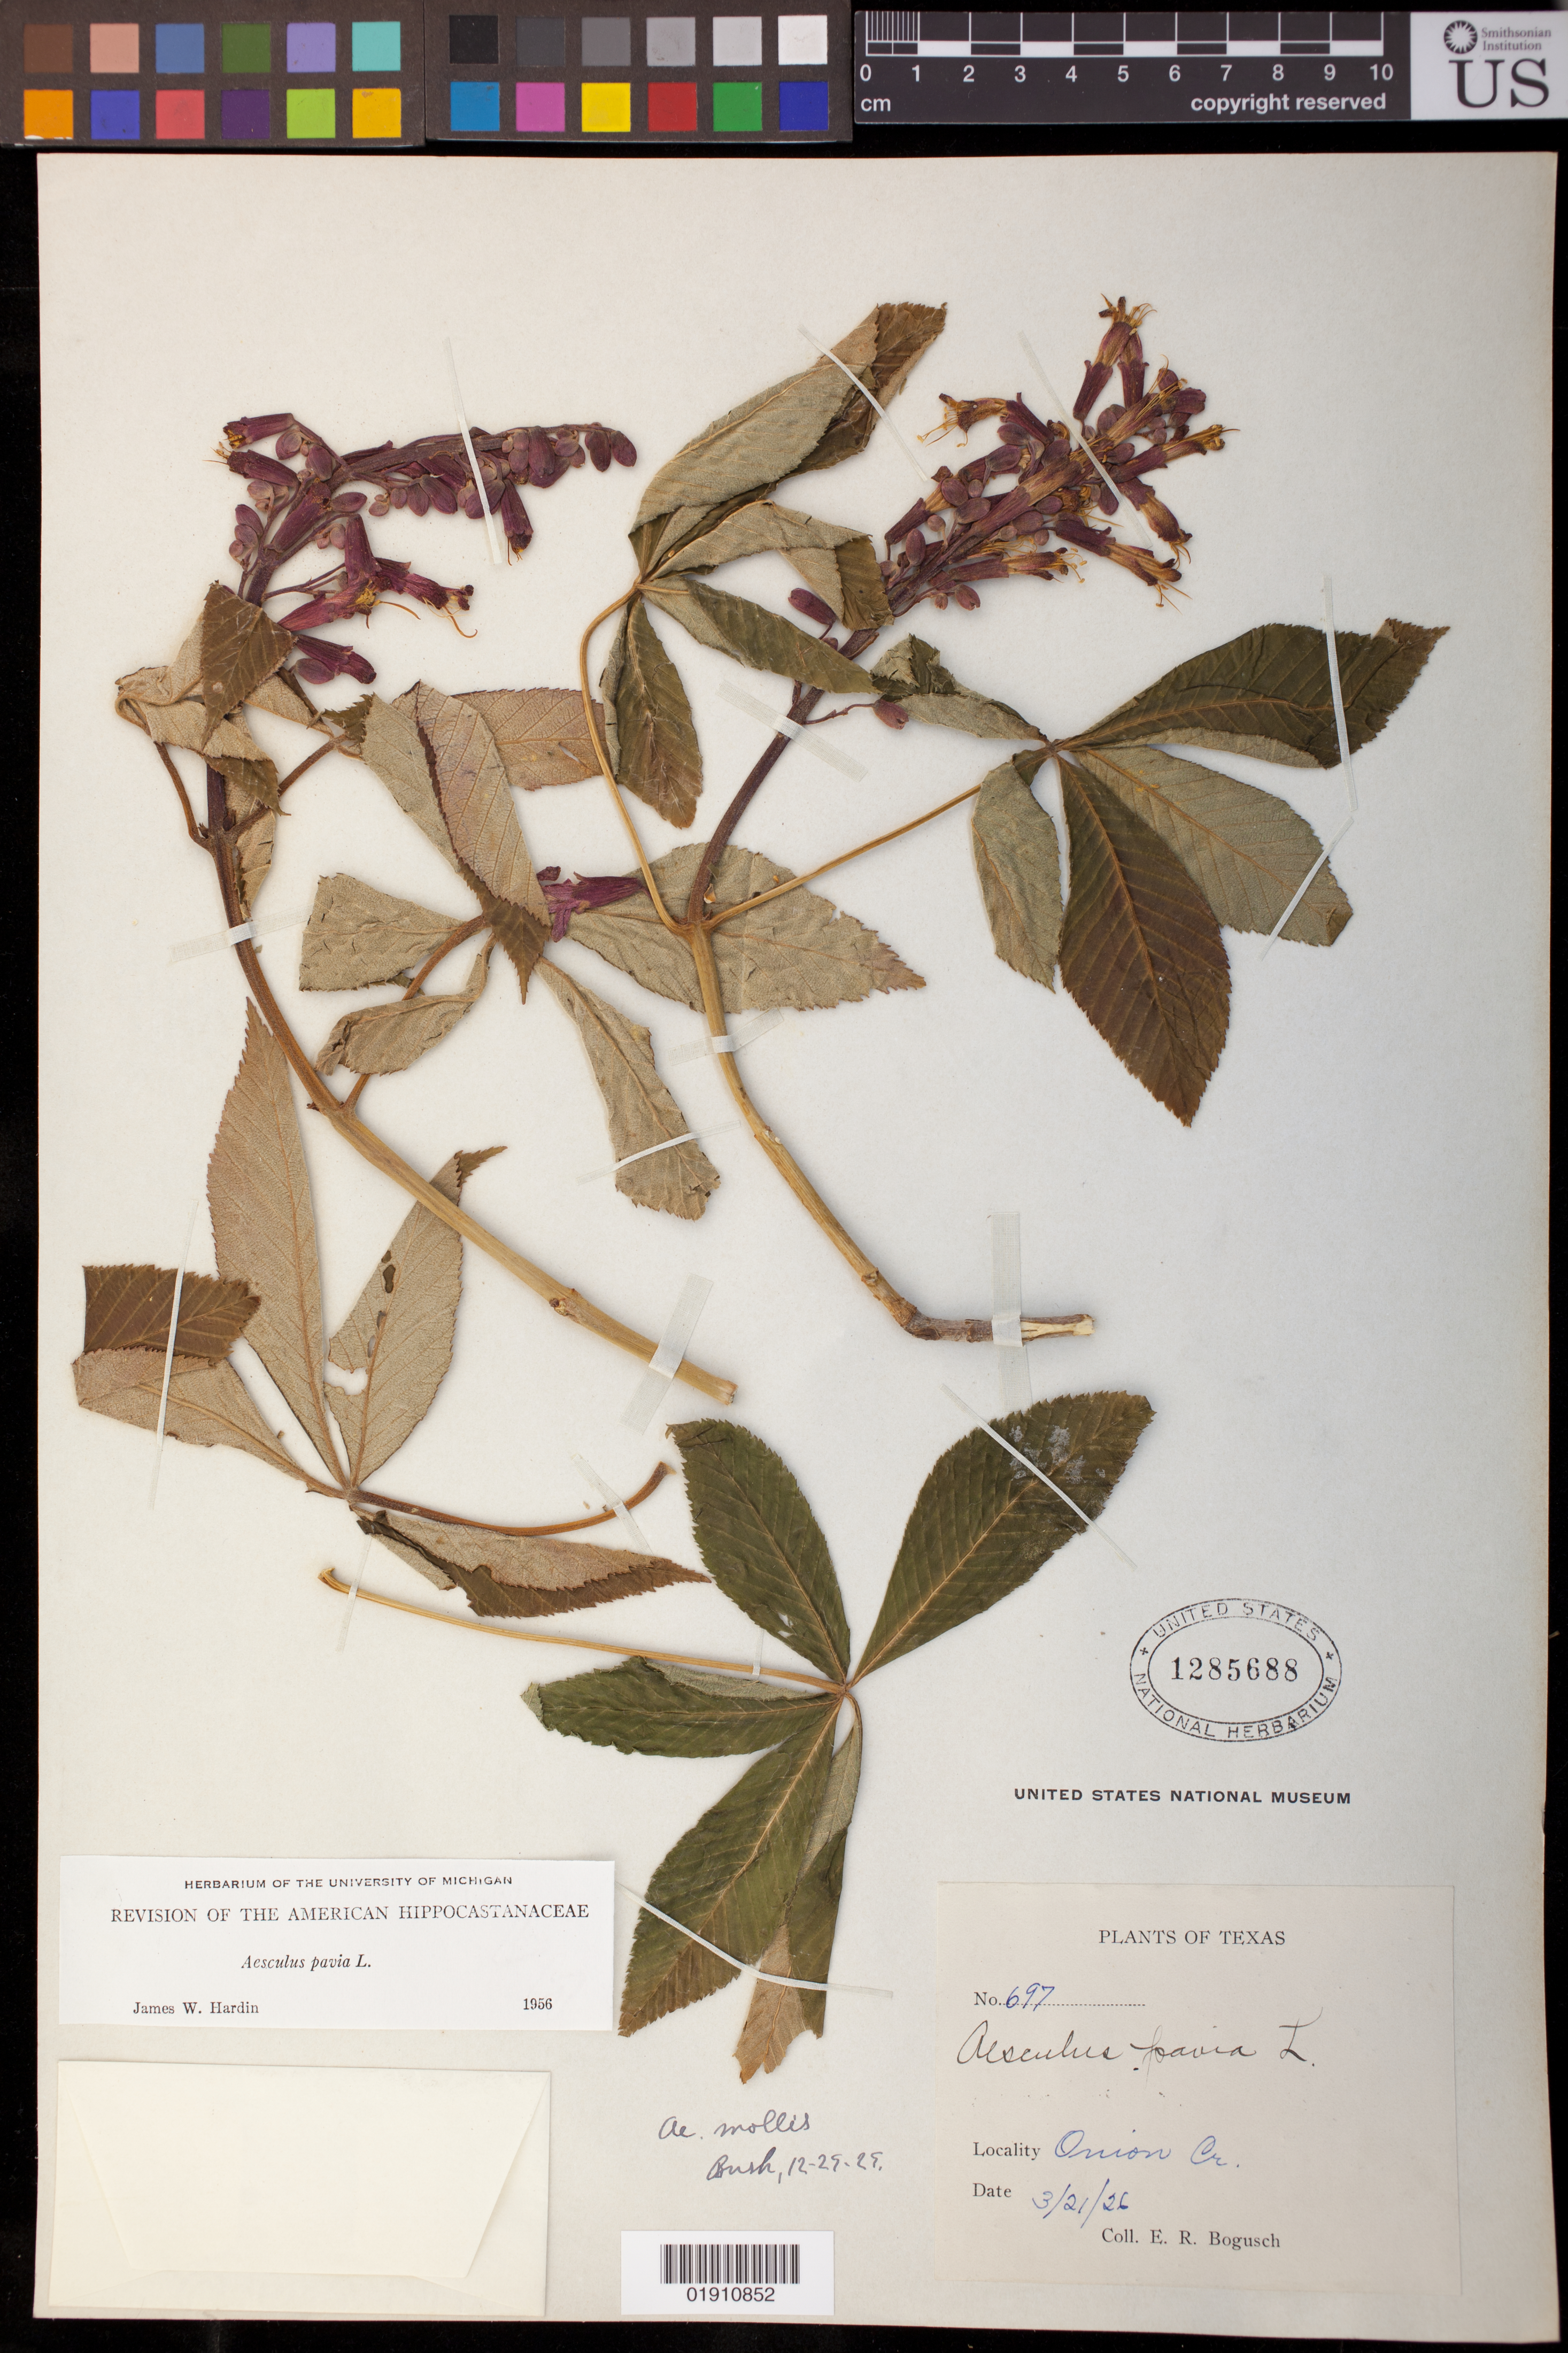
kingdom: Plantae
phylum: Tracheophyta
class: Magnoliopsida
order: Sapindales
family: Sapindaceae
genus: Aesculus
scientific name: Aesculus pavia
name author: L.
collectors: E. Bogusch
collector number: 697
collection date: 1926-03-21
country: United States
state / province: Texas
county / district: Travis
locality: Onion Cr.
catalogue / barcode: US 1285688